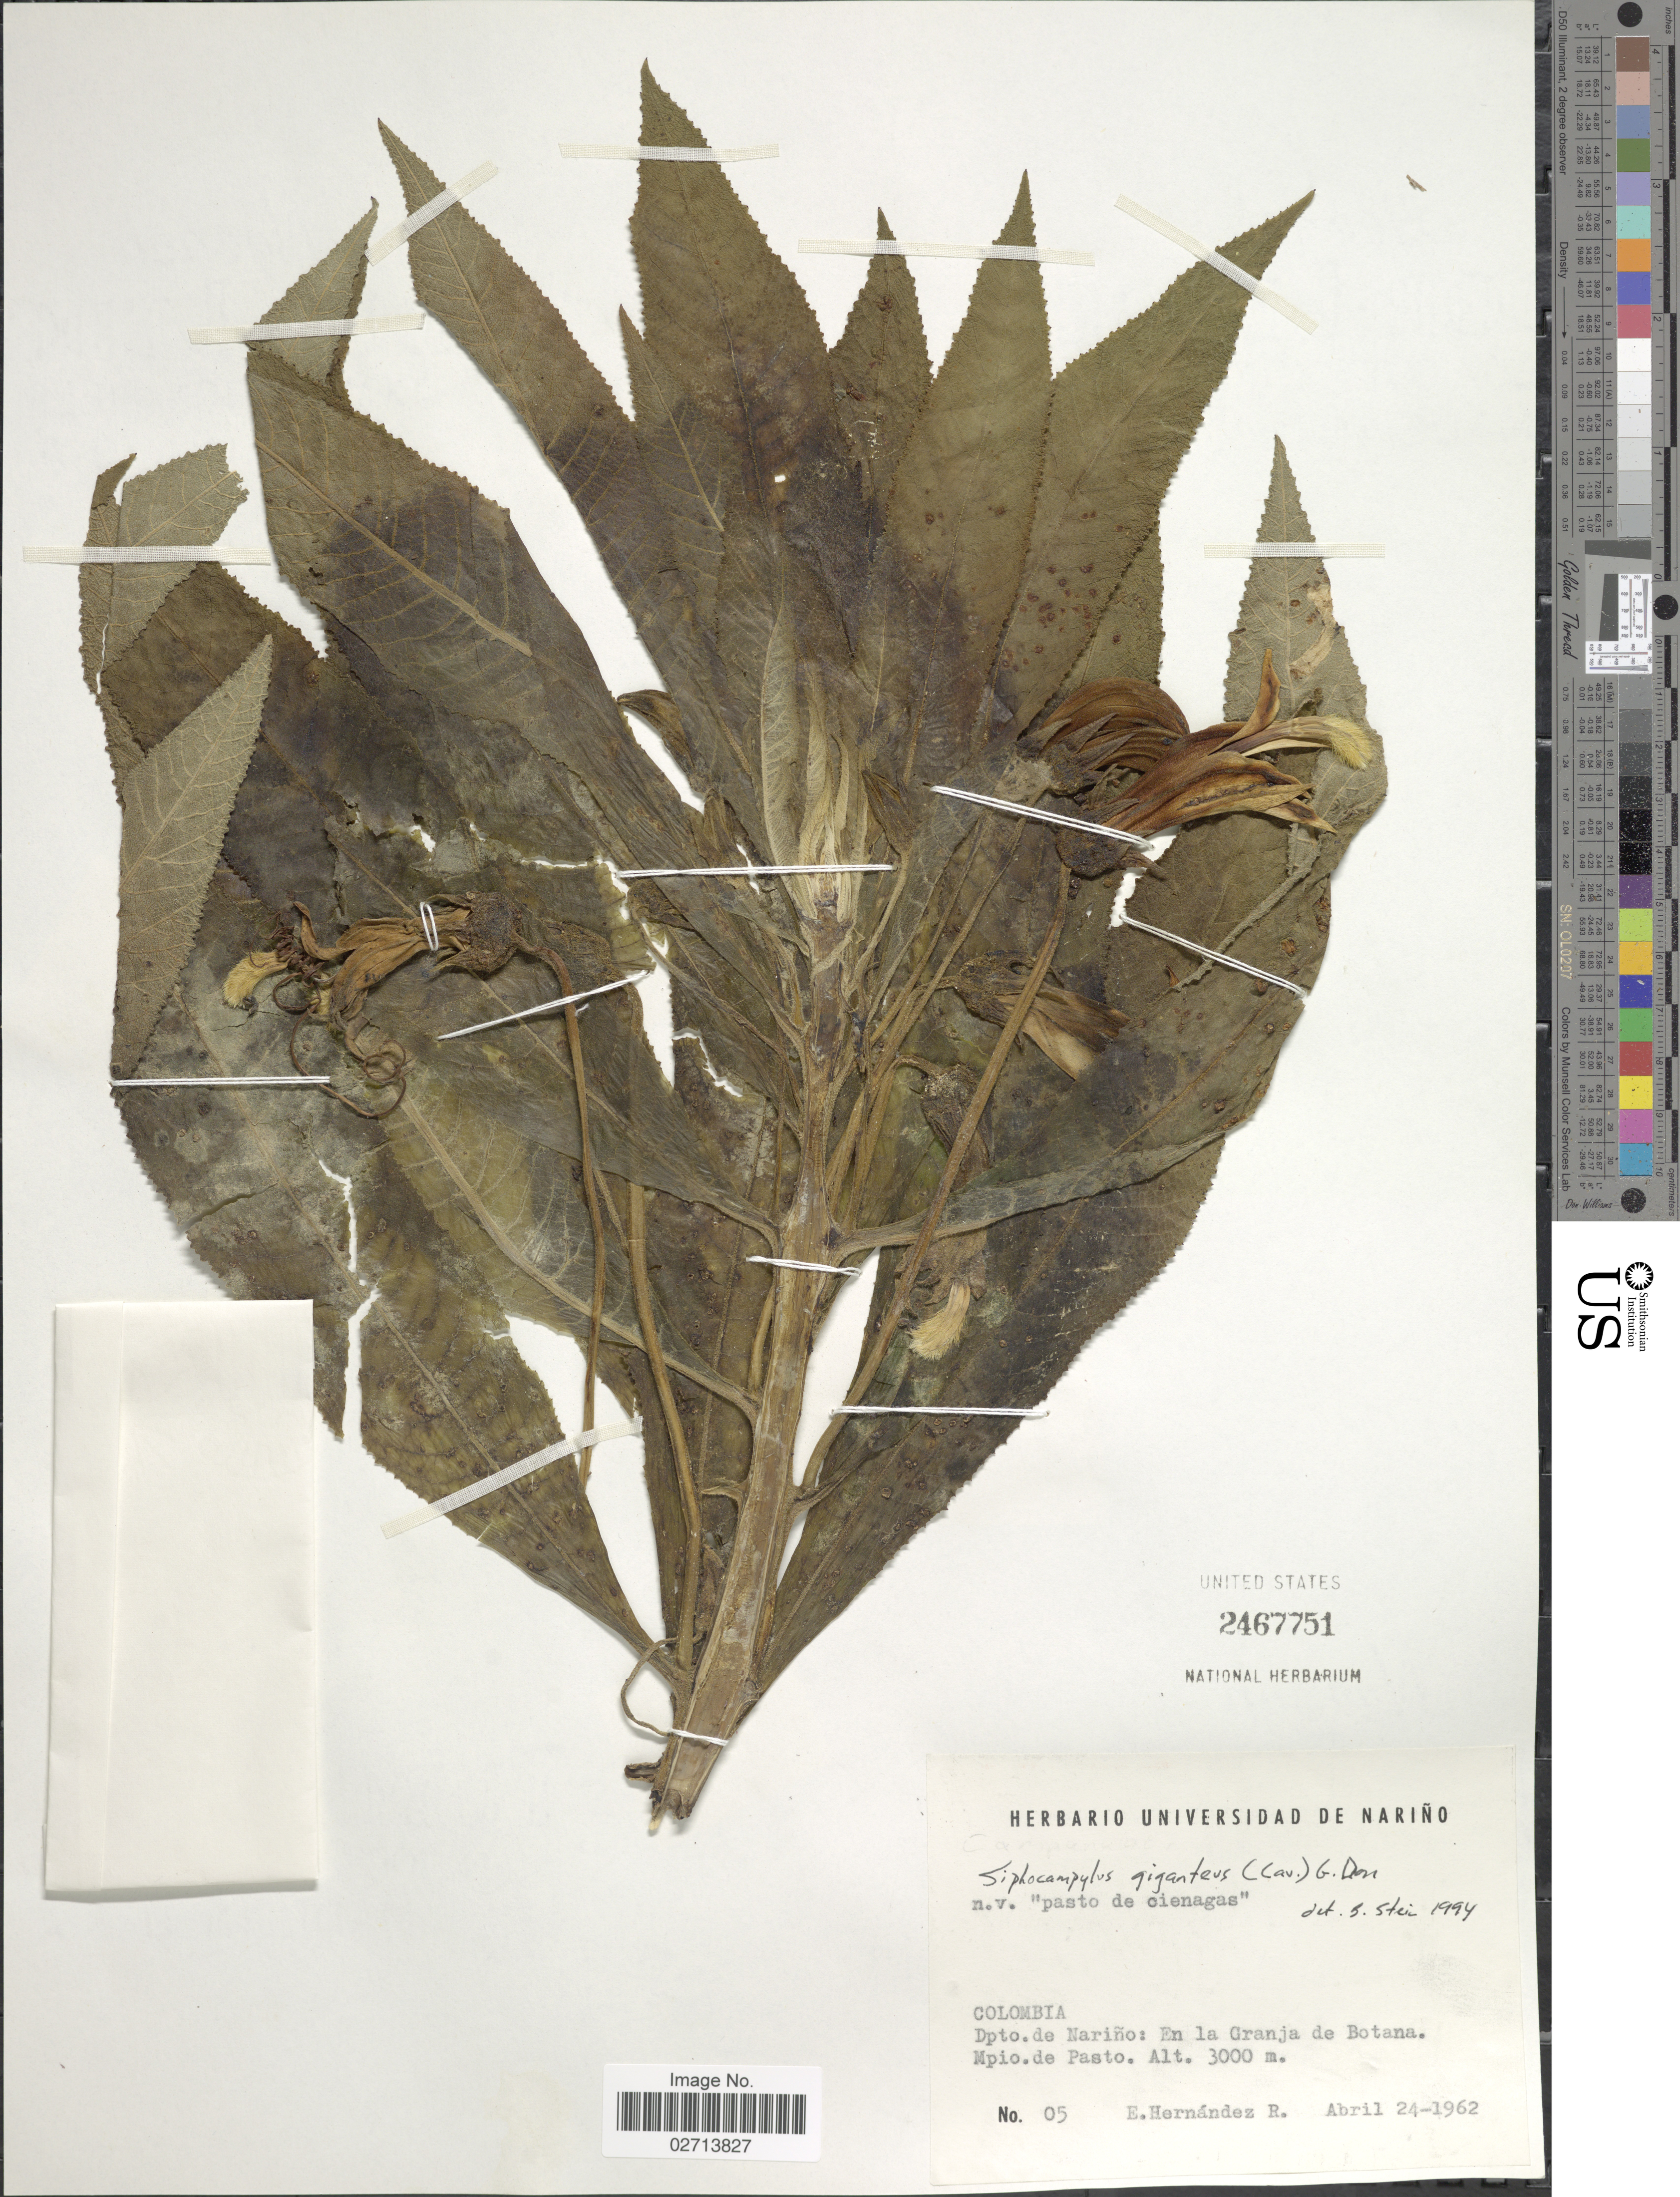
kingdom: Plantae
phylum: Tracheophyta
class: Magnoliopsida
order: Asterales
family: Campanulaceae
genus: Siphocampylus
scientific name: Siphocampylus giganteus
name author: (Cav.) G. Don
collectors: E. Hernández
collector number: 05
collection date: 1962-04-24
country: Colombia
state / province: Nariño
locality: Dpto. Nariño: En la Granja de Botana. Mpio de Pasto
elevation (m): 3000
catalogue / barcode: US 2467751